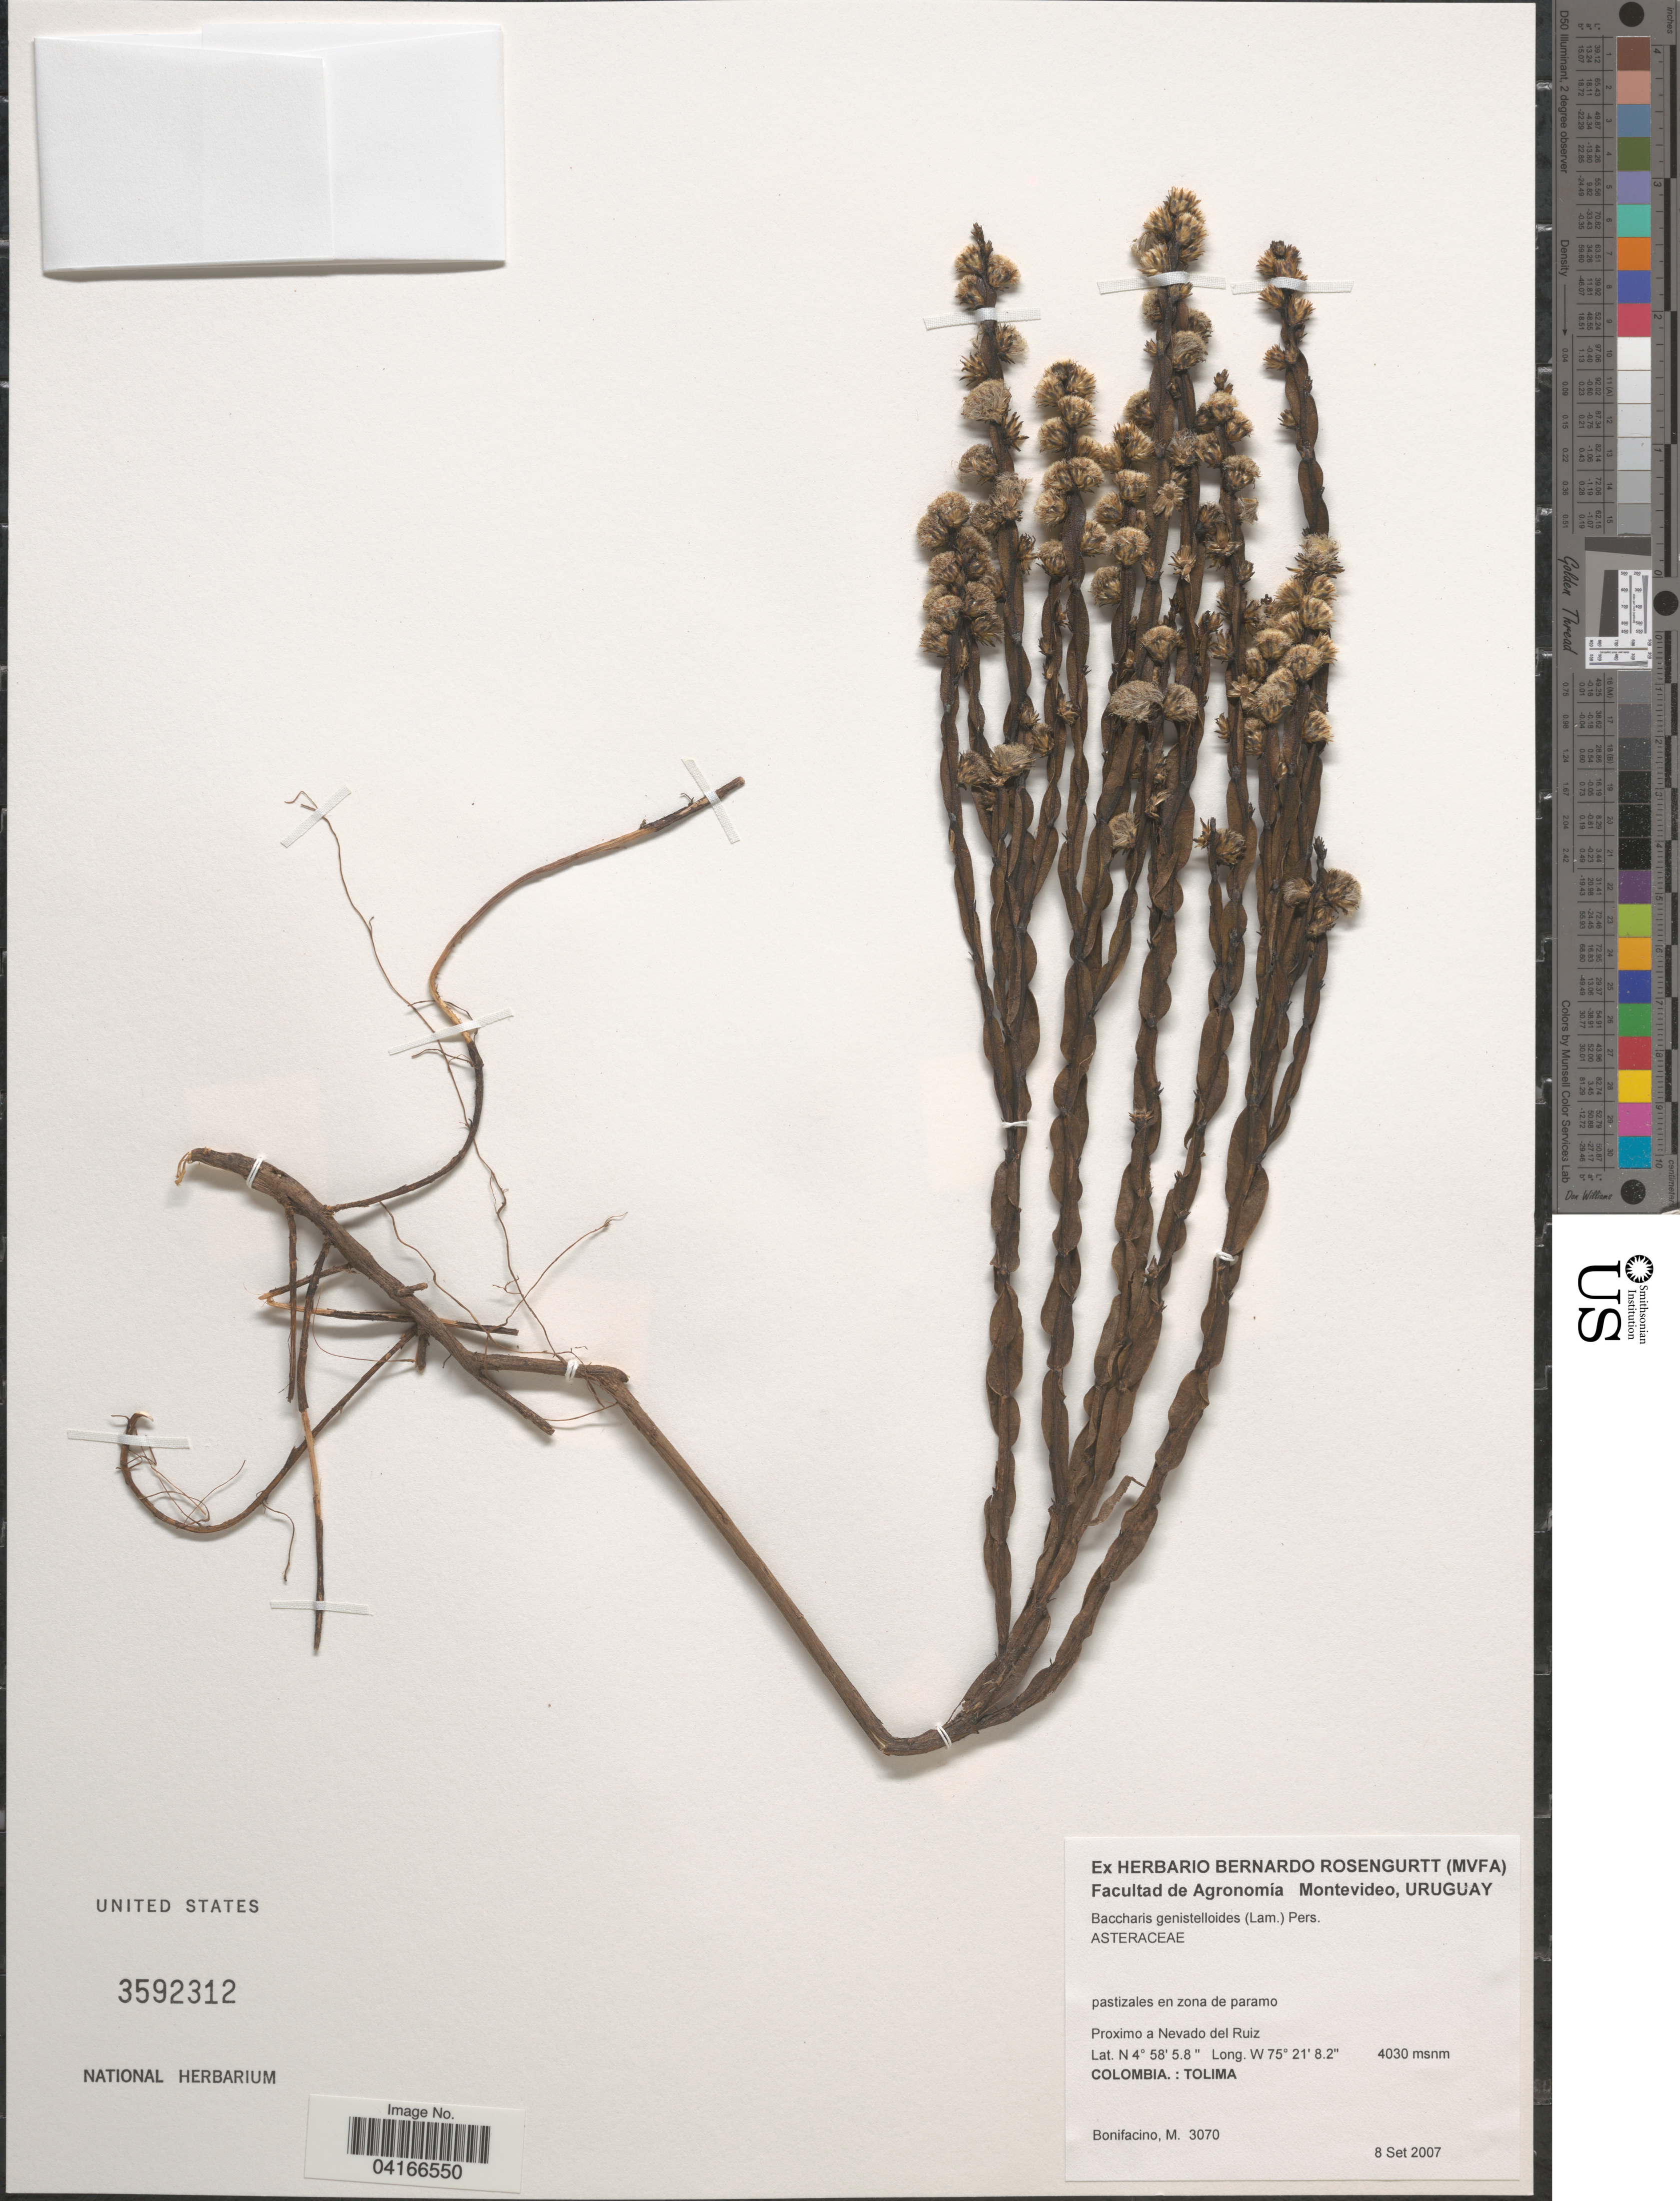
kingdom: Plantae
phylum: Tracheophyta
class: Magnoliopsida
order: Asterales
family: Asteraceae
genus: Baccharis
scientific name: Baccharis genistelloides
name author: (Lam.) Pers.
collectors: M. Bonifacino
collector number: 3070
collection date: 2007-09-08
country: Colombia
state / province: Tolima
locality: Proximo a Nevado del Ruiz.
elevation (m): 4030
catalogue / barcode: US 3592312